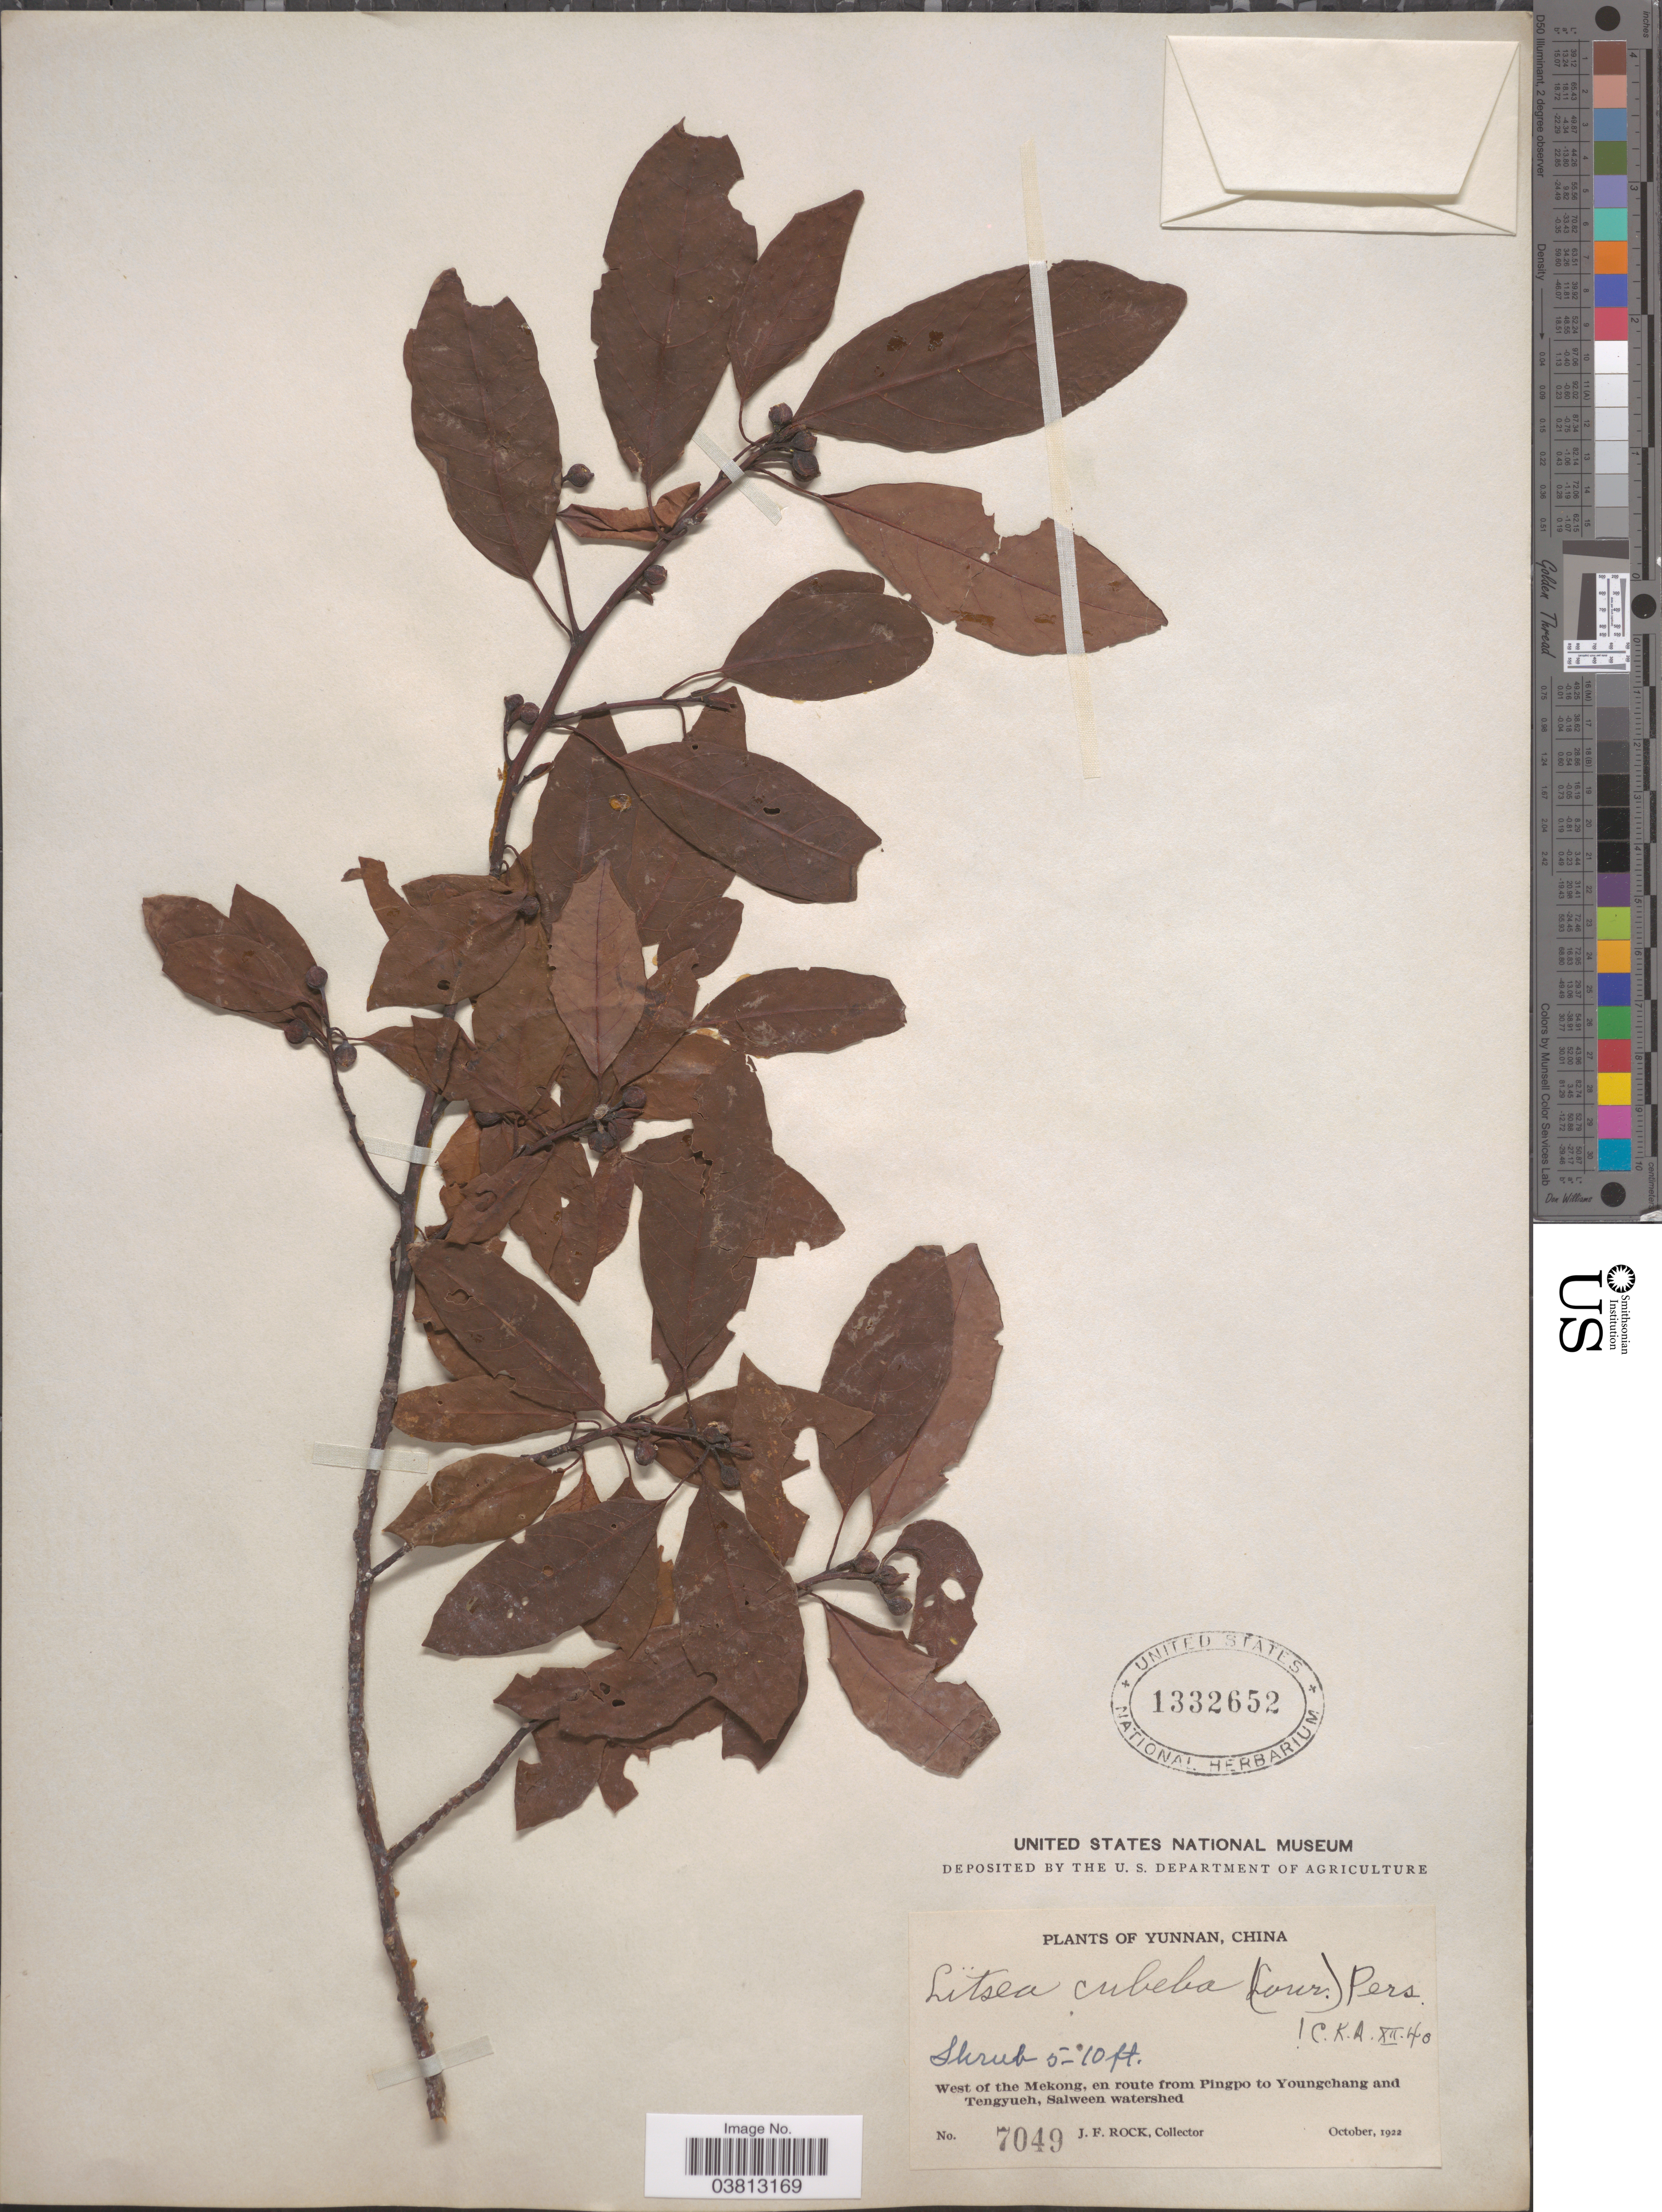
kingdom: Plantae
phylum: Tracheophyta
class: Magnoliopsida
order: Laurales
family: Lauraceae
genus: Litsea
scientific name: Litsea cubeba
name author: (Lour.) Pers.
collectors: J. Rock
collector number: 7049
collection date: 1922-10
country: China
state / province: Yunnan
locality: West of the Mekong, en route from Pingpo to Youngchang and Tengyueh, Salween watershed.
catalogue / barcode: US 1332652